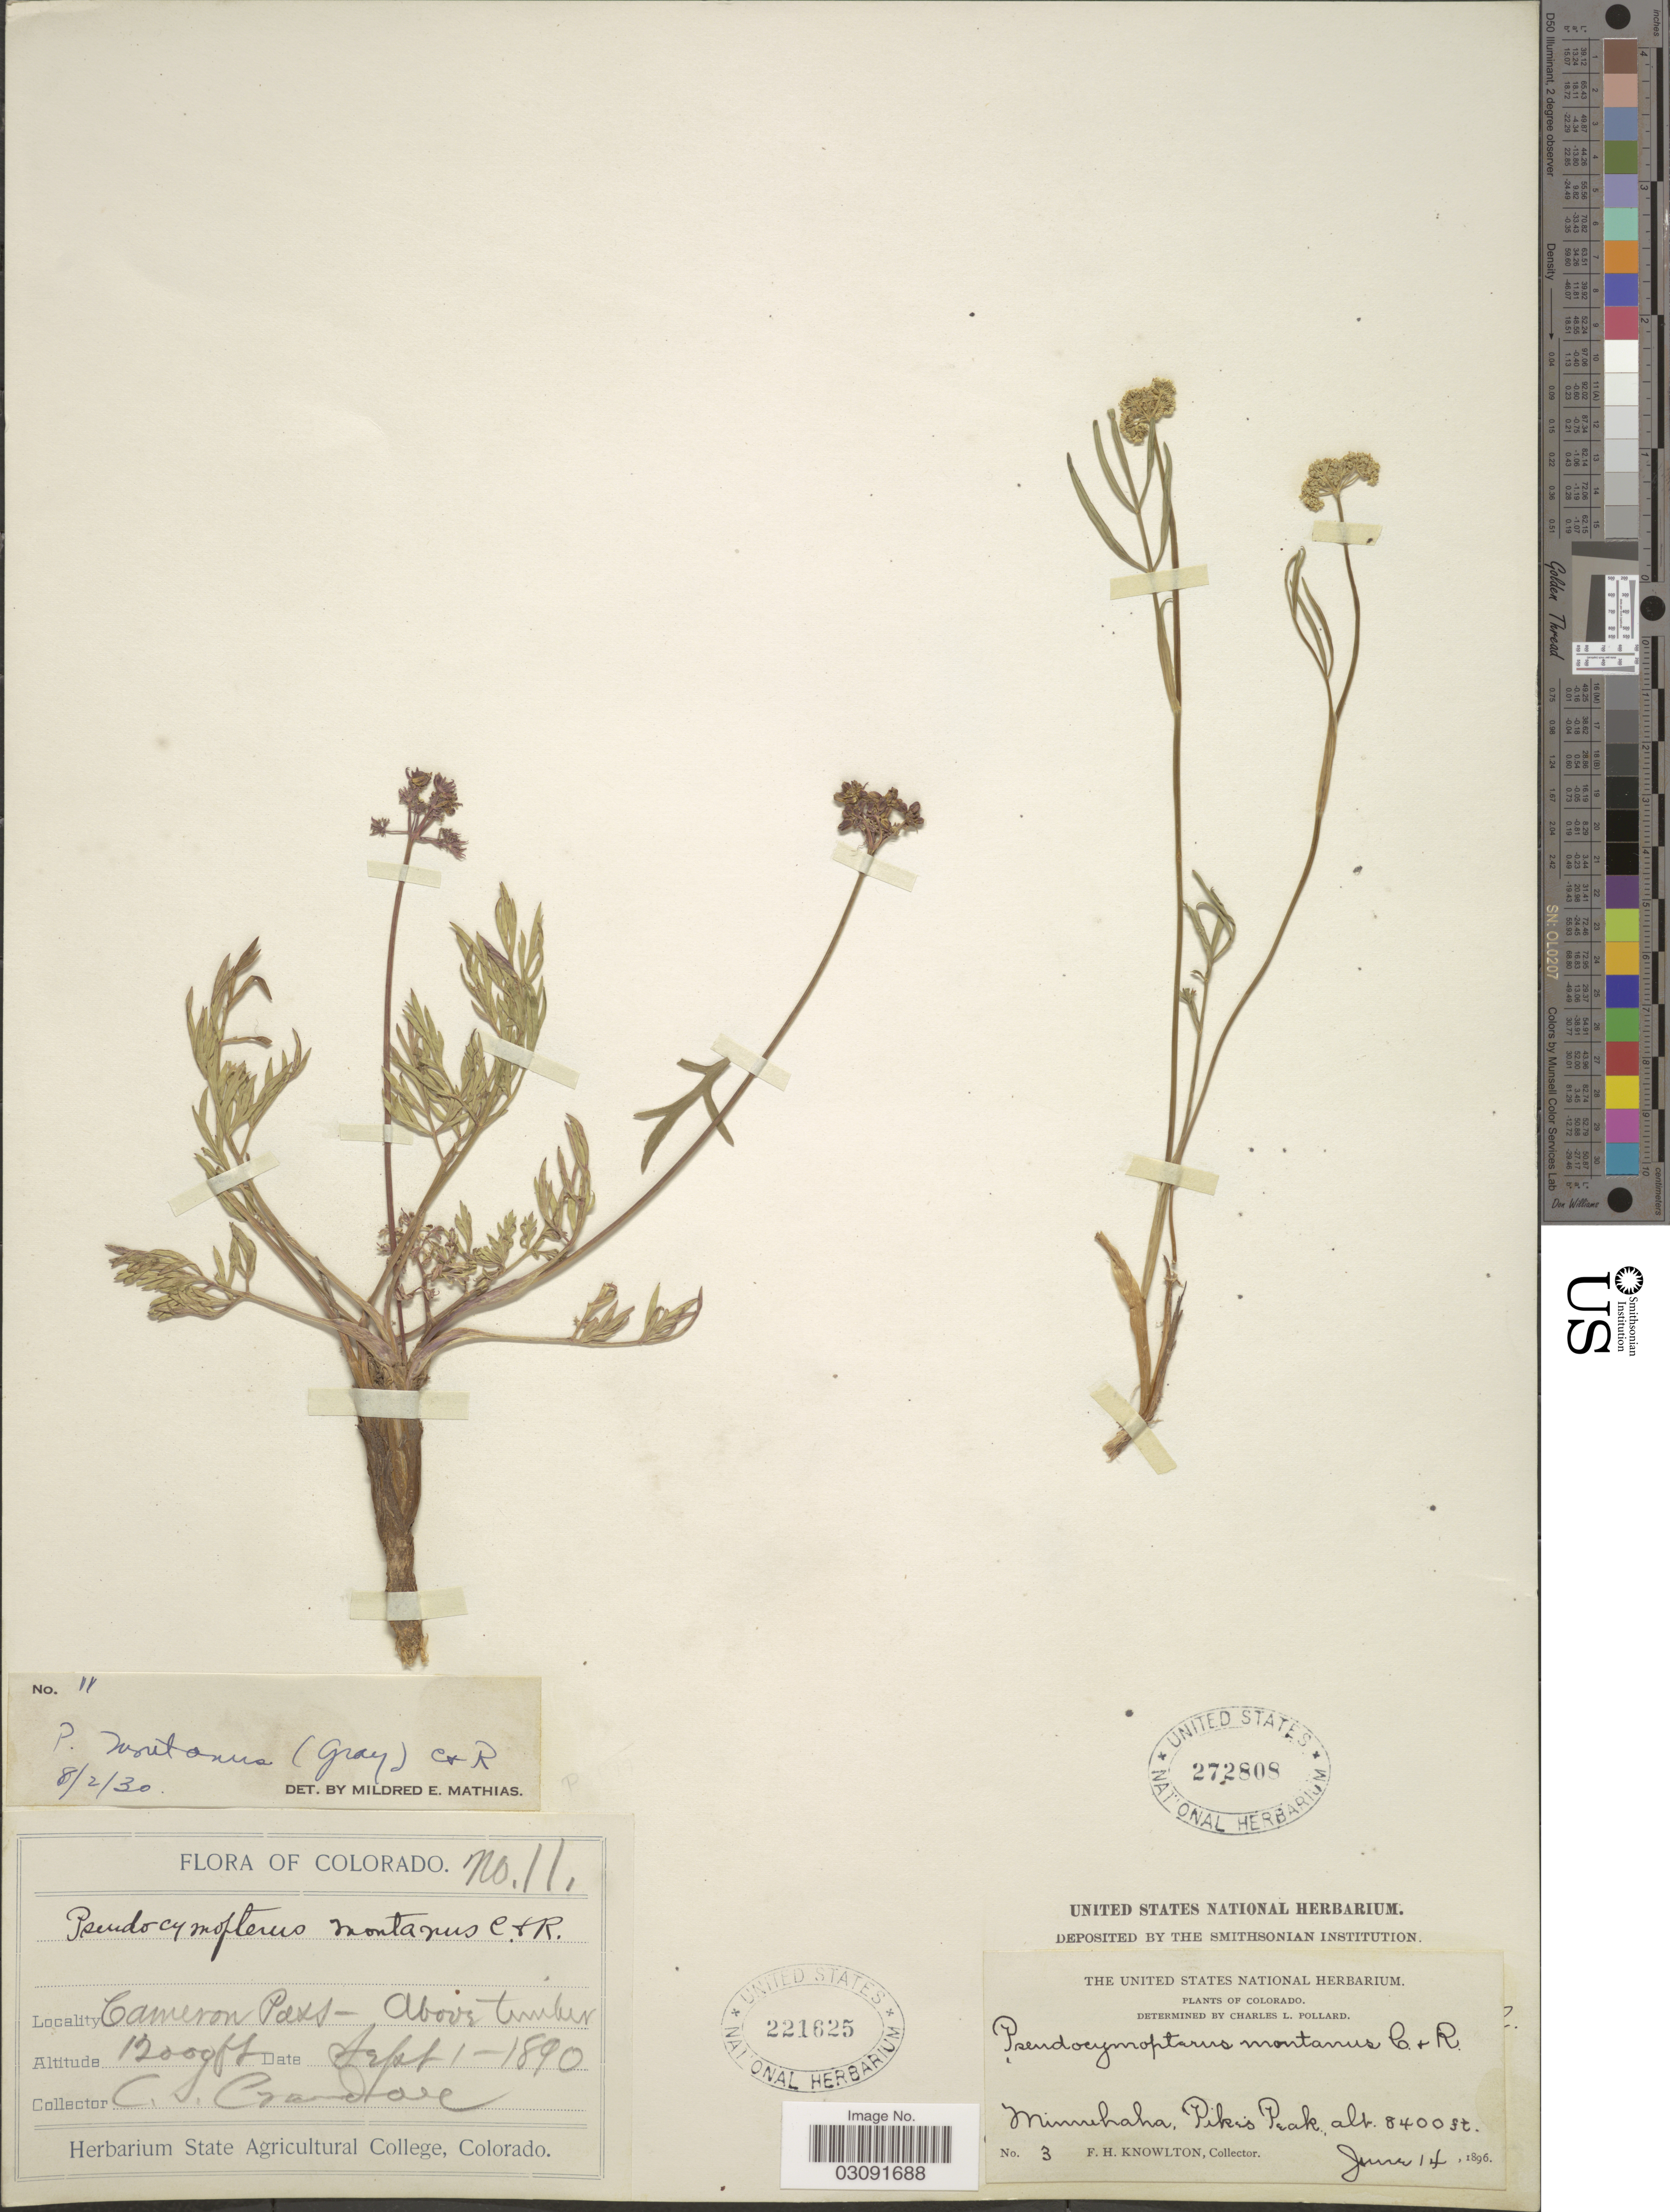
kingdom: Plantae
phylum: Tracheophyta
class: Magnoliopsida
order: Apiales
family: Apiaceae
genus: Pseudocymopterus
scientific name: Pseudocymopterus montanus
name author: (A. Gray) J.M. Coult. & Rose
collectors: C. Crandall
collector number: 11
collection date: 1890-09-01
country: United States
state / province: Colorado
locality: Cameron Pass, Above timber.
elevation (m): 3658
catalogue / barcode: US 221625-2